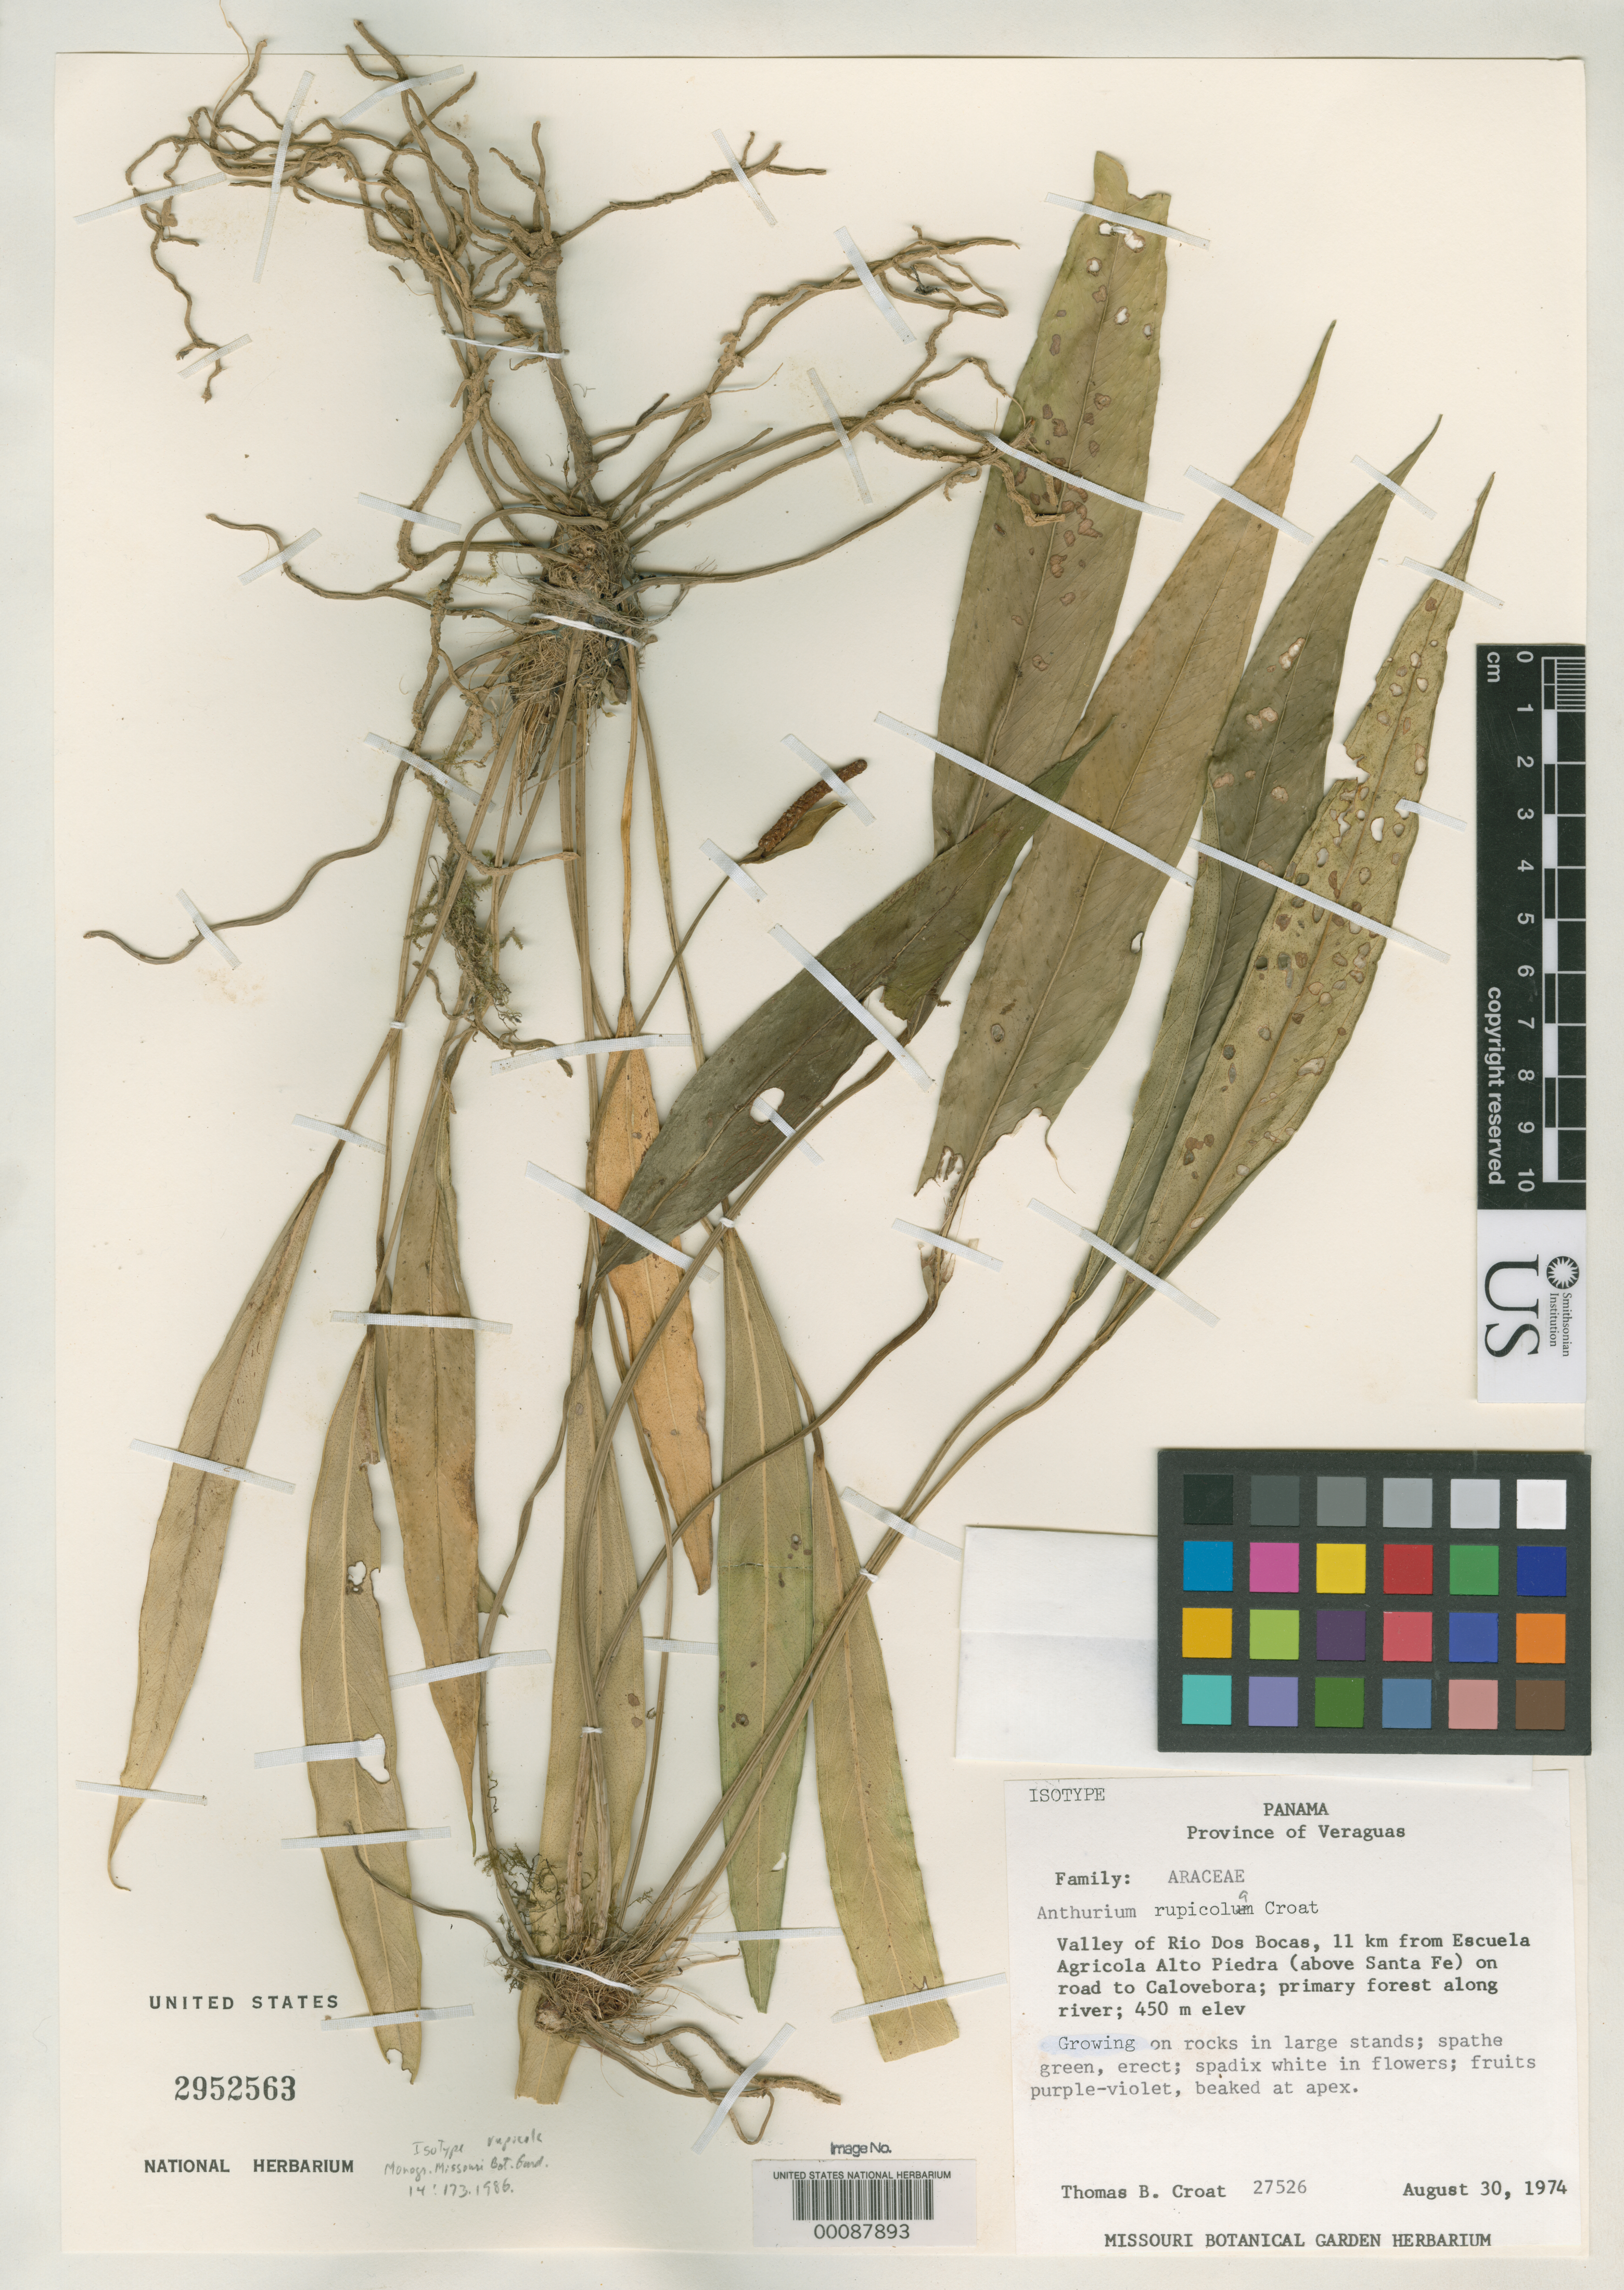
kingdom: Plantae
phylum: Tracheophyta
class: Liliopsida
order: Alismatales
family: Araceae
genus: Anthurium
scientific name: Anthurium rupicola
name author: Croat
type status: Isotype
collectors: T. B. Croat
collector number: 27526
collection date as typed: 30 Aug 1974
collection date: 1974-08-30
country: Panama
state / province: Veraguas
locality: Piedra.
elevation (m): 450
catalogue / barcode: US 2952563